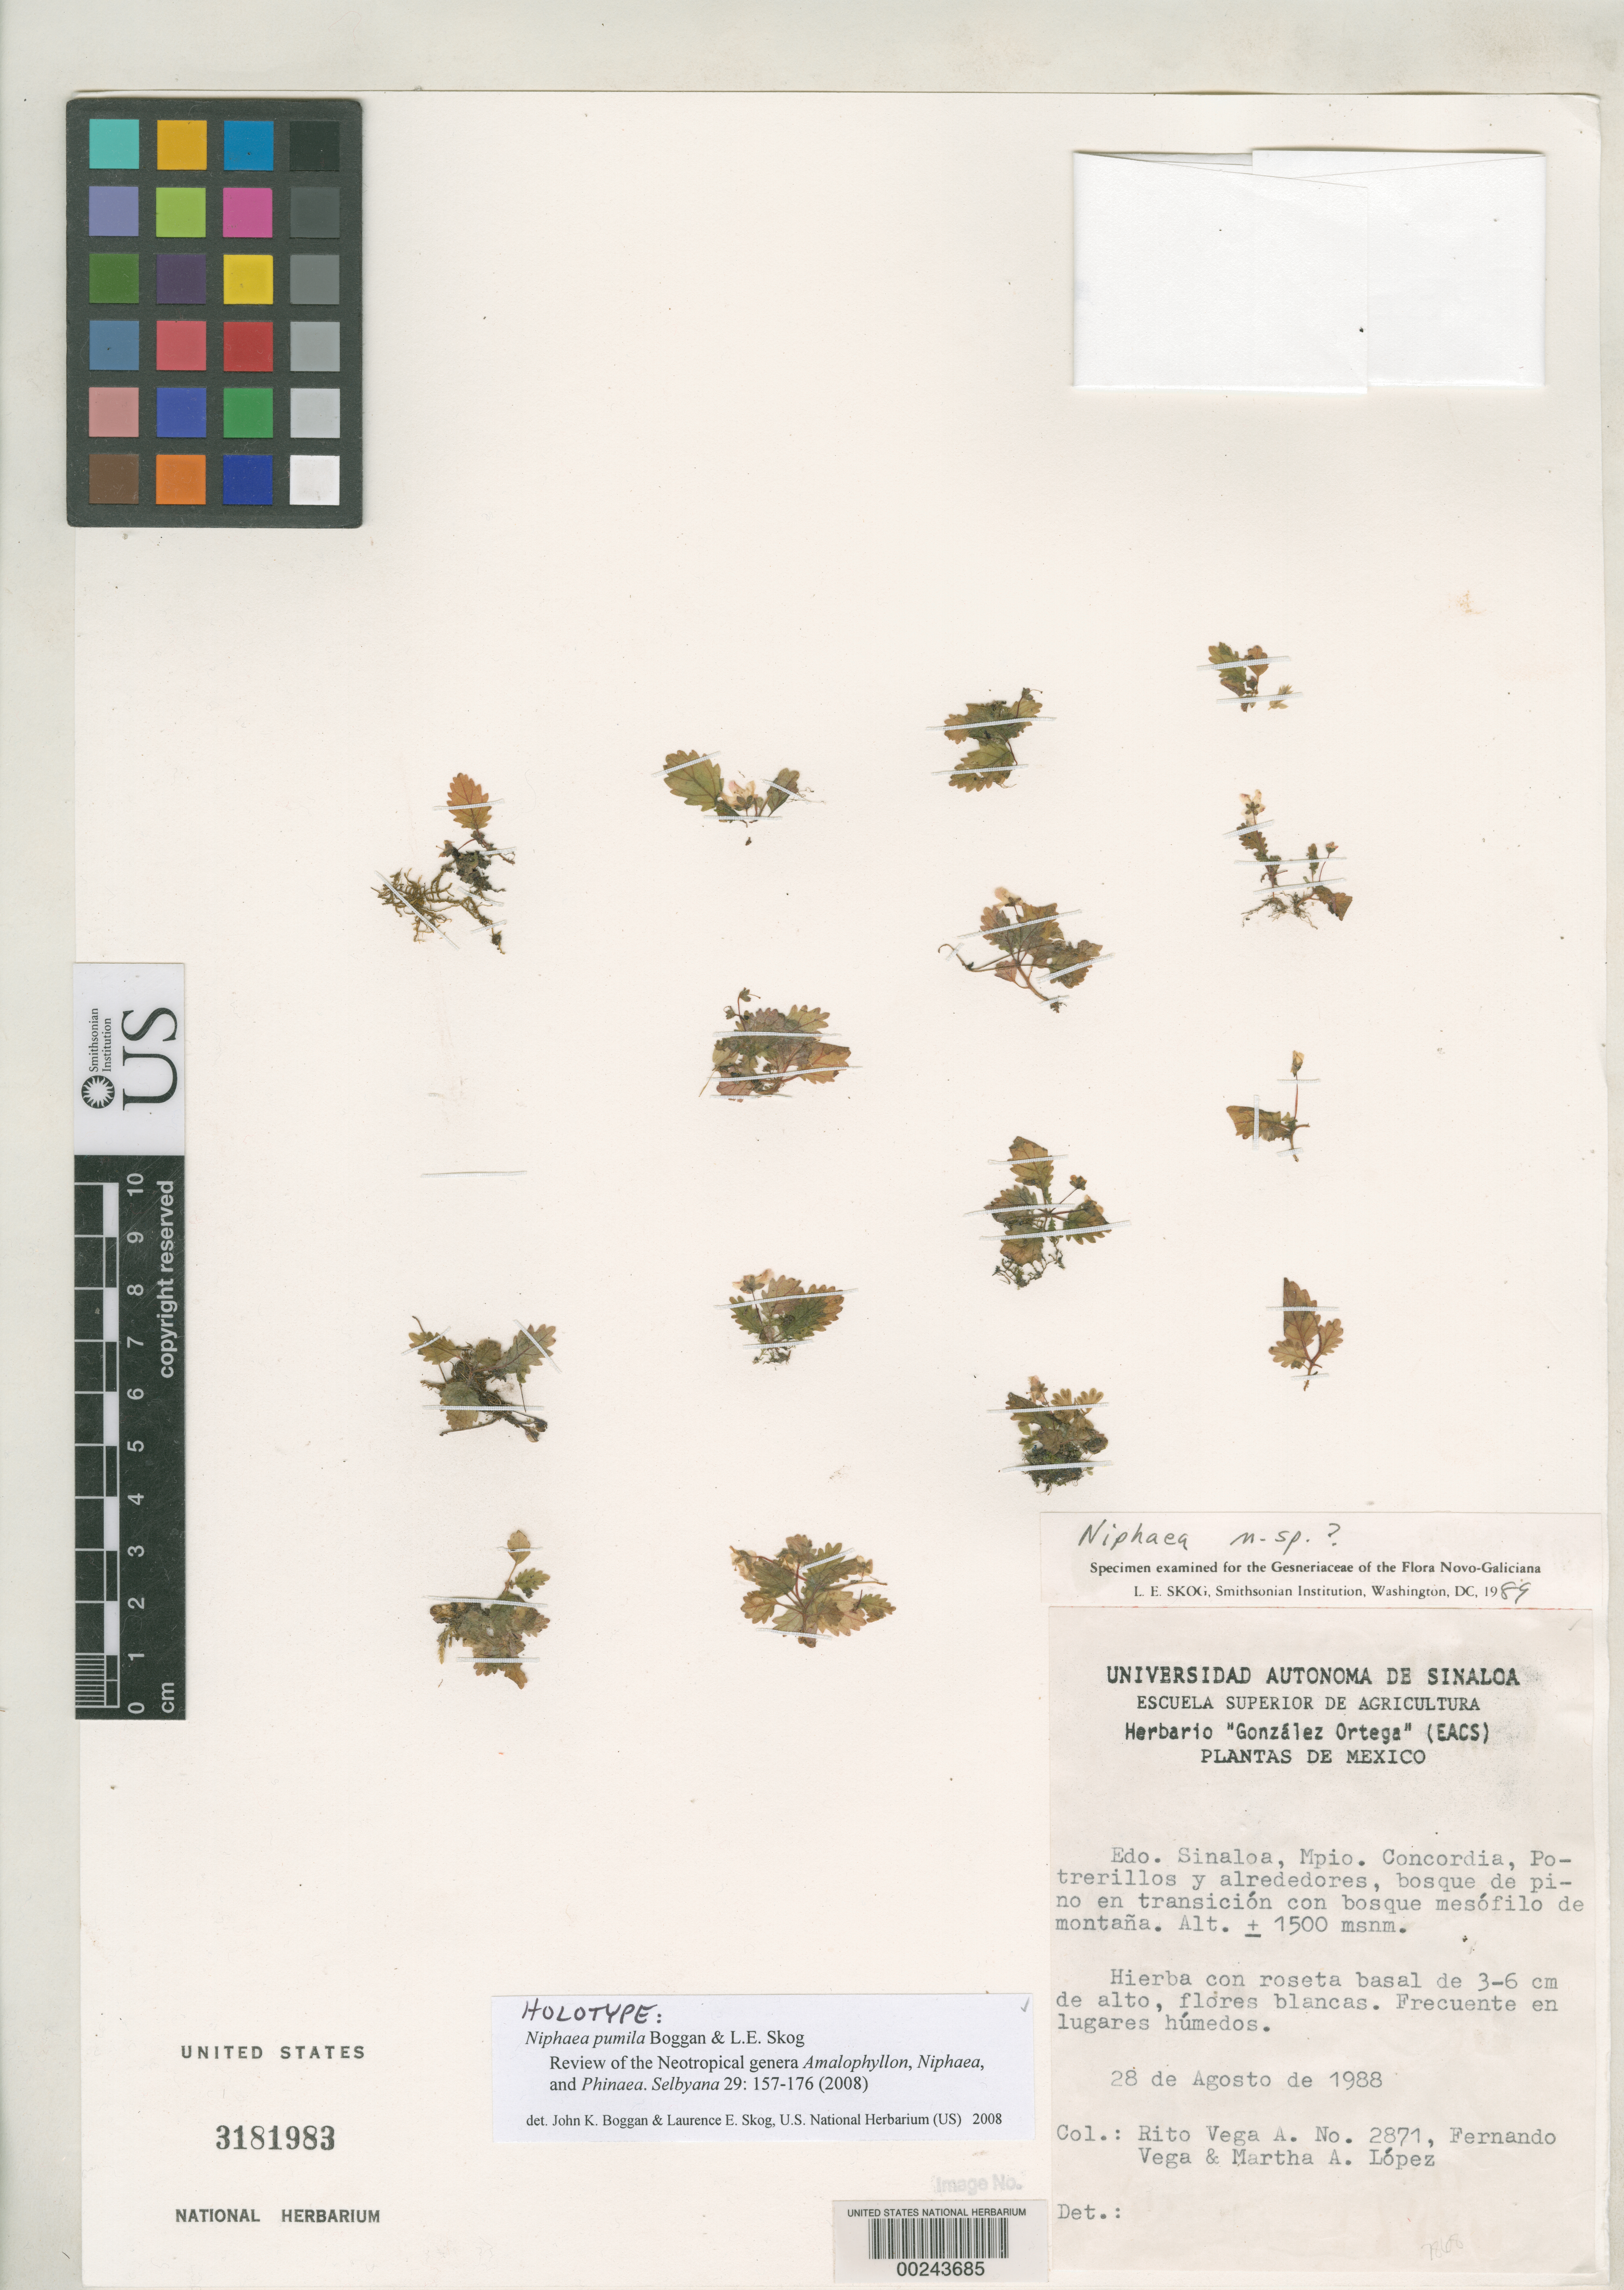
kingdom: Plantae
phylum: Tracheophyta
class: Magnoliopsida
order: Lamiales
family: Gesneriaceae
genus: Niphaea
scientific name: Niphaea pumila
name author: Boggan & L.E. Skog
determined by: Boggan, J. K.; Skog, L. E.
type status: Holotype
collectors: R. Vega A., F. Vega & M. Lopez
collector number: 2871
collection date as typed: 28 Aug 1988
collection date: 1988-08-28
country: Mexico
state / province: Sinaloa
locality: Edo. Sinaloa, Mpio. Concordia, Potrerillos y alrededores.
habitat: Bosque de pino en transición con bosque mesófilo de montaña.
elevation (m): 1500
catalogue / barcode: US 3181983